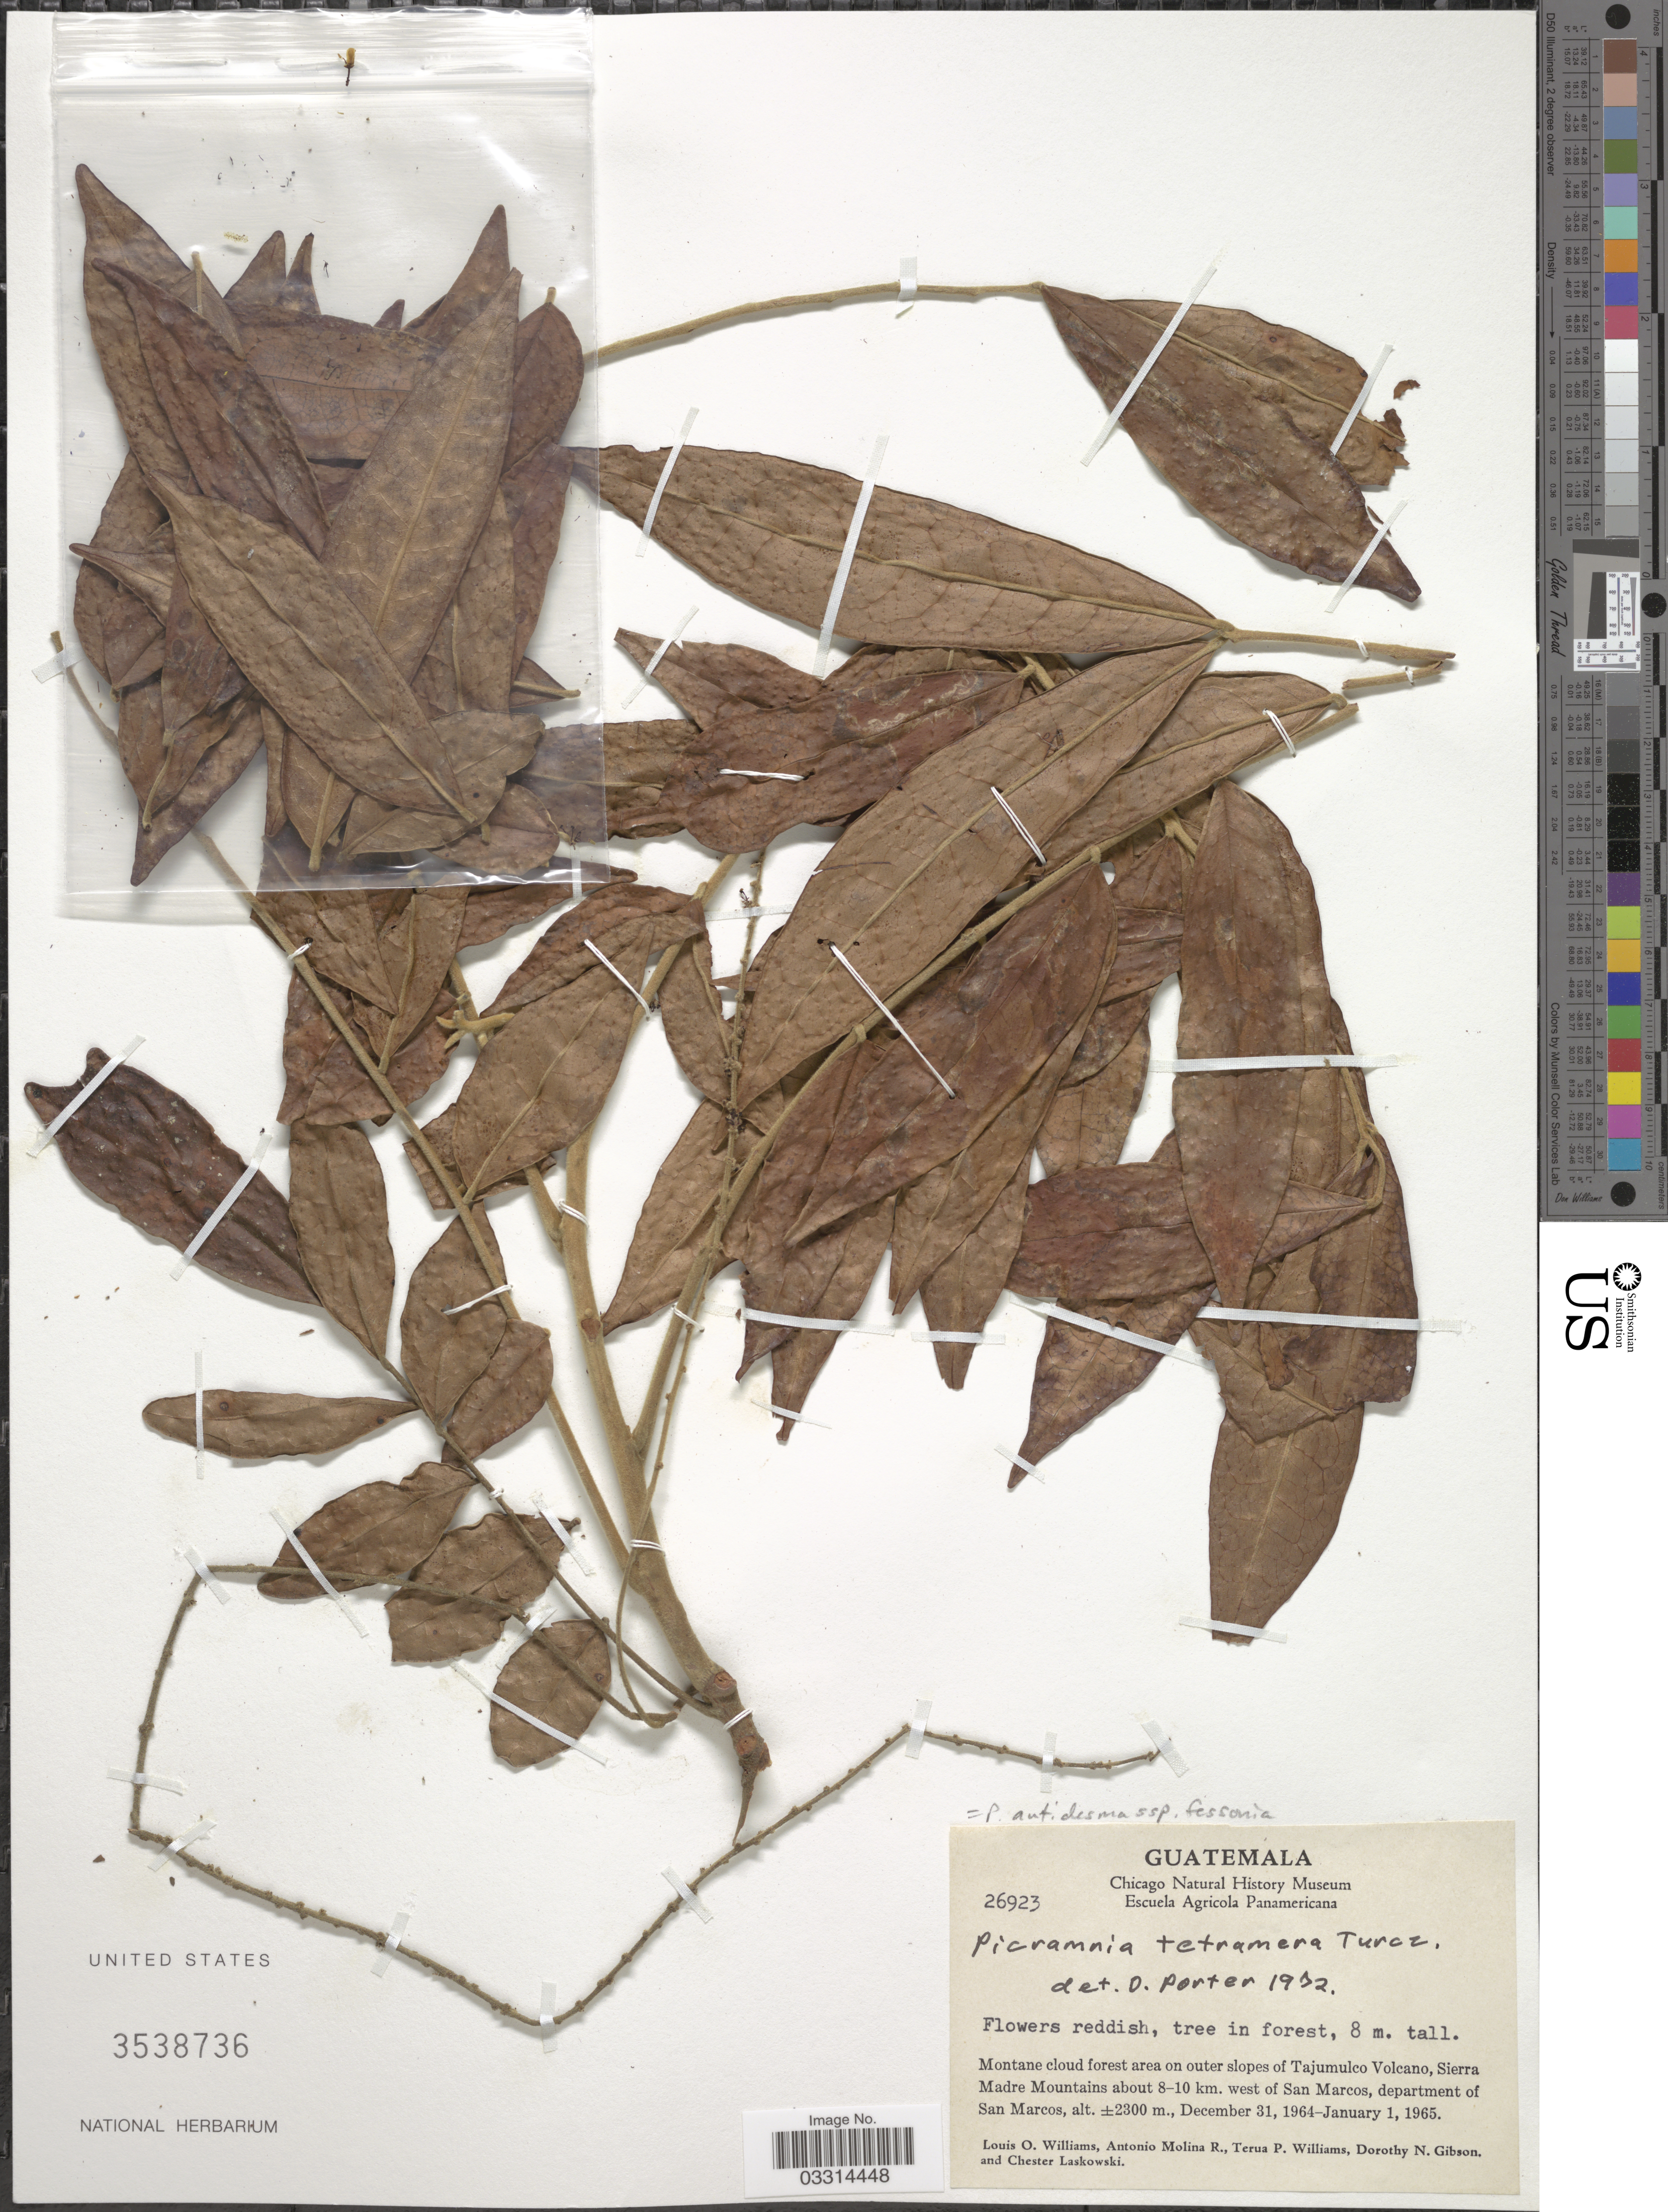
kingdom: Plantae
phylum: Tracheophyta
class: Magnoliopsida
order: Picramniales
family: Picramniaceae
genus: Picramnia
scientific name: Picramnia antidesma subsp. fessonia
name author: (DC.) W.W. Thomas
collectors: L. O. Williams, A. Molina R., T. Williams, D. N. Gibson & C. Laskowski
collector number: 26923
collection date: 1964-12-31/1965-01-01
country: Guatemala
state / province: San Marcos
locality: Montane cloud forest area on outer slopes of Tajumulco Volcano, Sierra Madre Mountains about 8-10 km. west of San Marcos, department of San Marcos.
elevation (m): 2300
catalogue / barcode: US 3538736